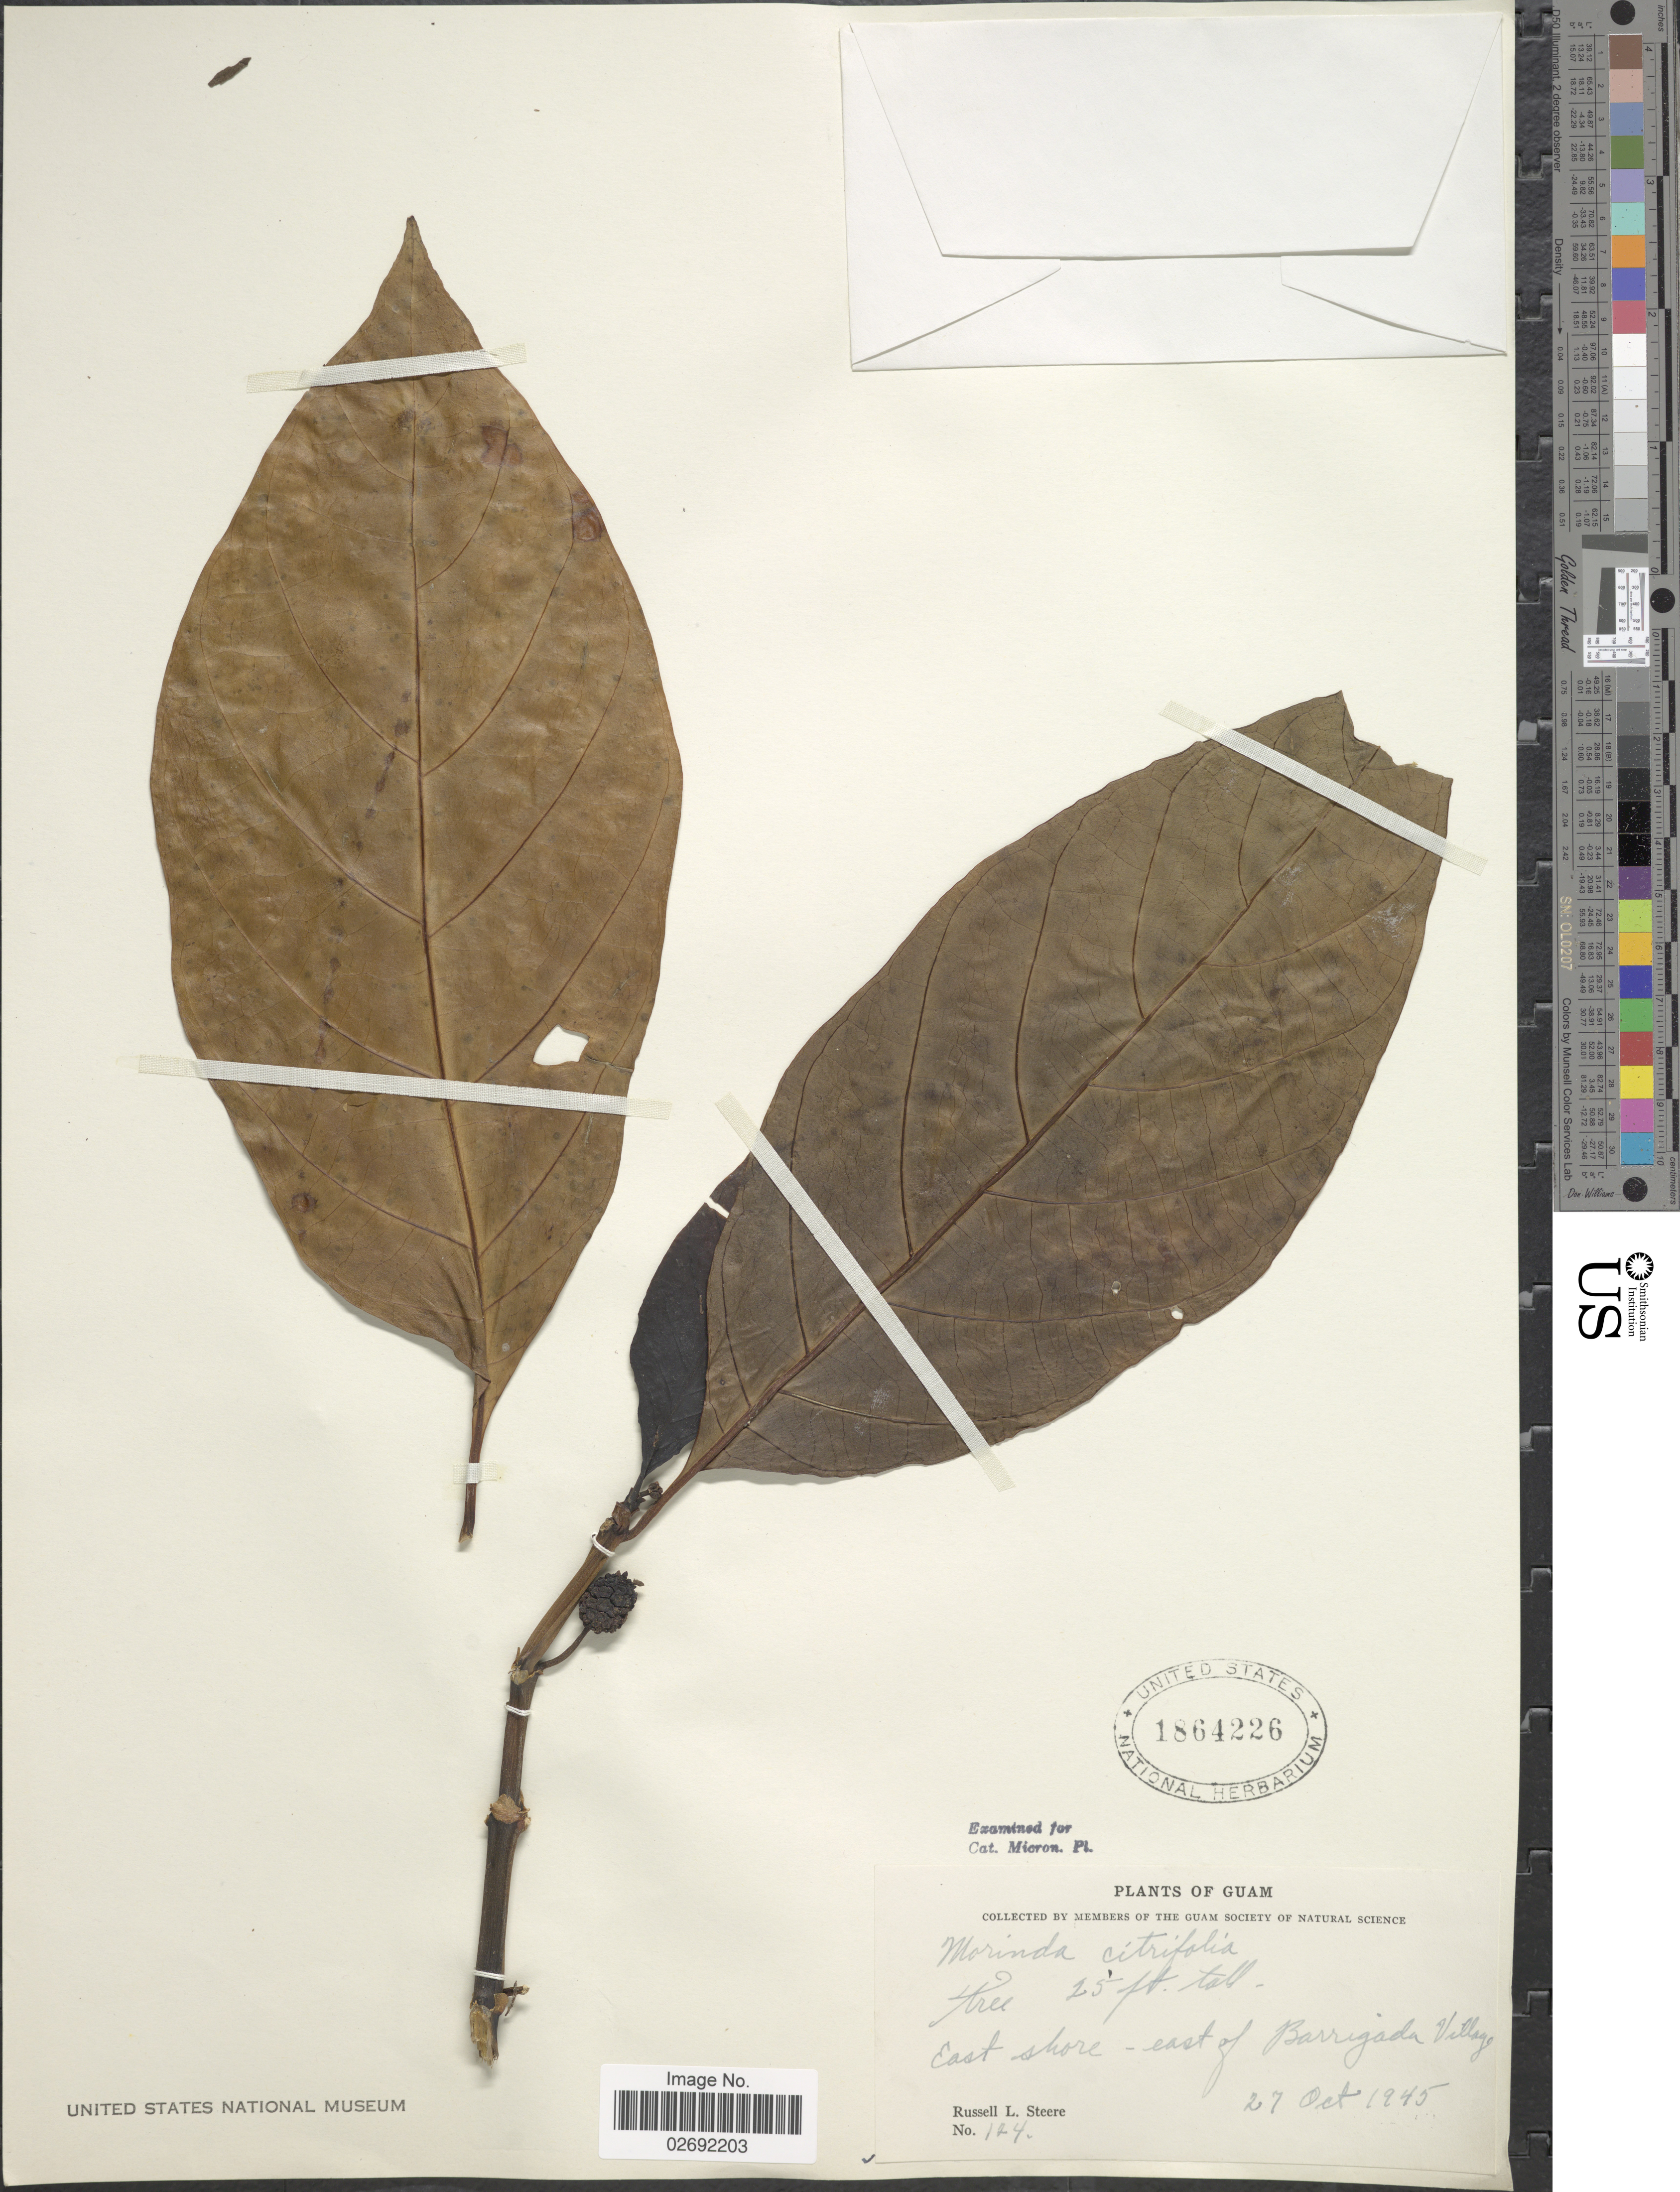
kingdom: Plantae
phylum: Tracheophyta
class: Magnoliopsida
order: Gentianales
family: Rubiaceae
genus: Morinda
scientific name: Morinda citrifolia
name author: L.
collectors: R. L. Steere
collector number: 124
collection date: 1945-10-27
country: Guam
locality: East shore - east of Barrigada Village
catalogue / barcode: US 1864226